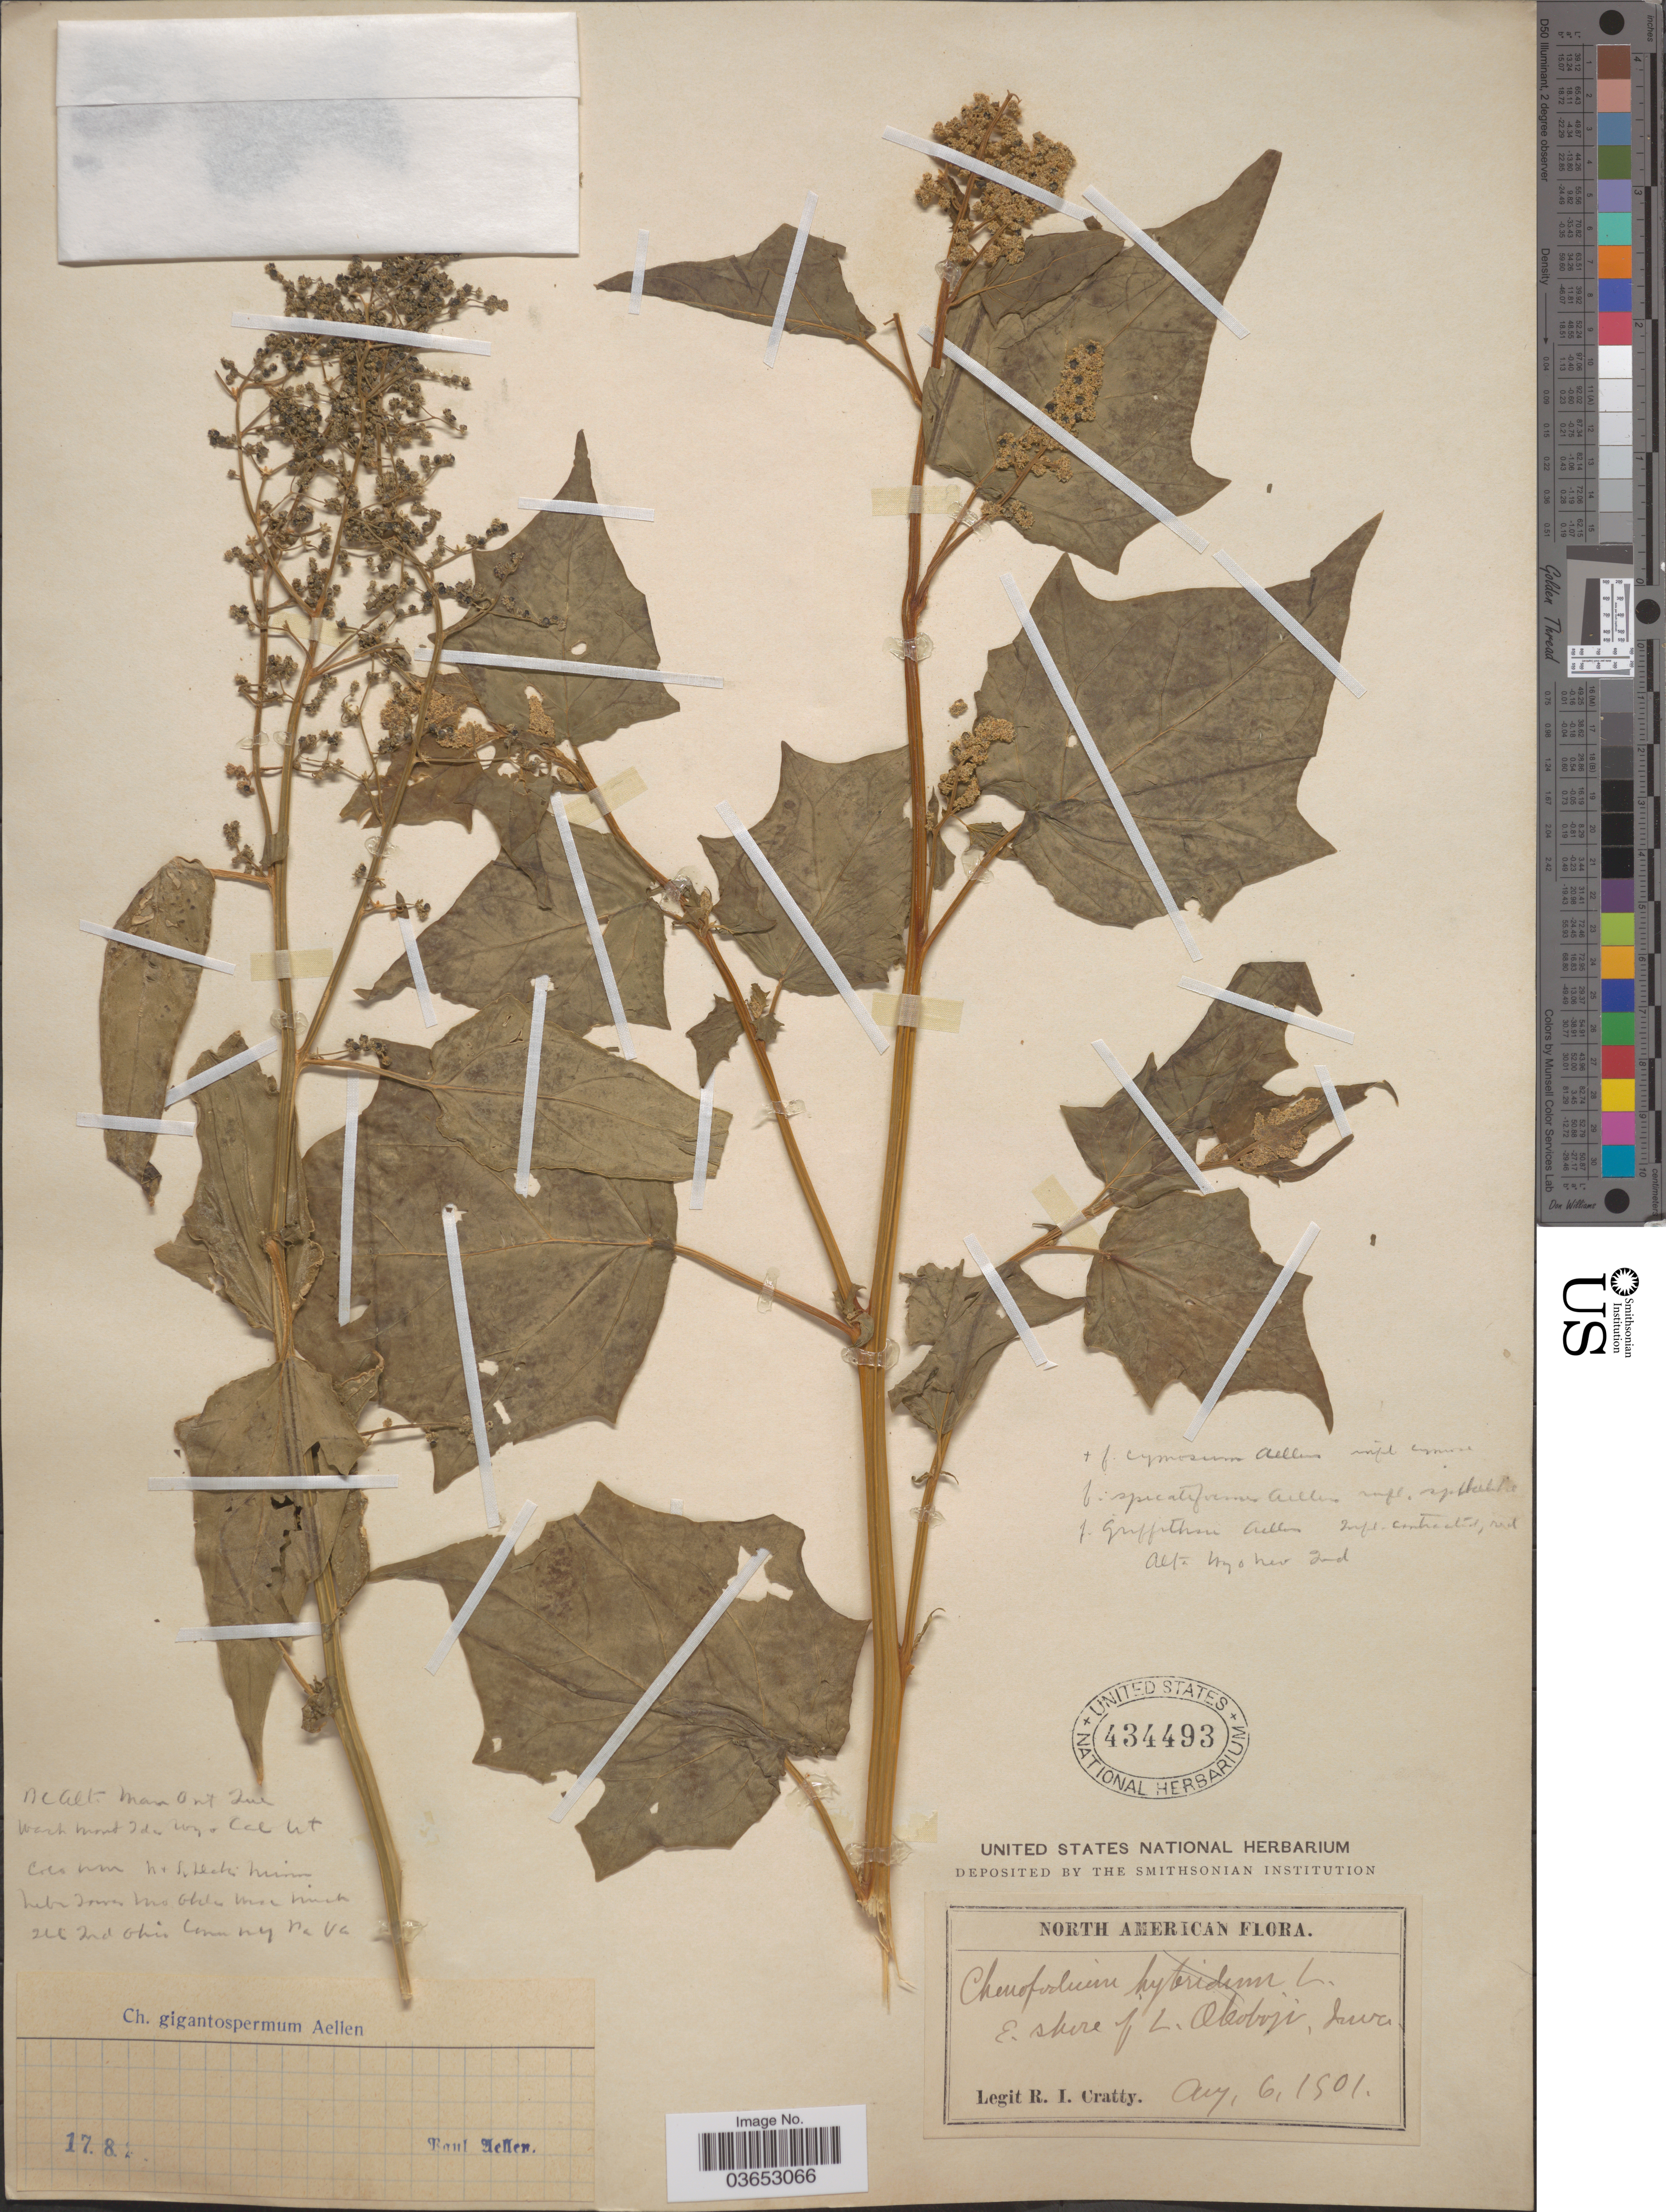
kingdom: Plantae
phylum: Tracheophyta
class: Magnoliopsida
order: Caryophyllales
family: Amaranthaceae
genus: Chenopodium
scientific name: Chenopodium gigantospermum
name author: Aellen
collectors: R. Cratty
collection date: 1901-08-06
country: United States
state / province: Iowa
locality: E. shore of L. Okoboji.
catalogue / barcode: US 434493